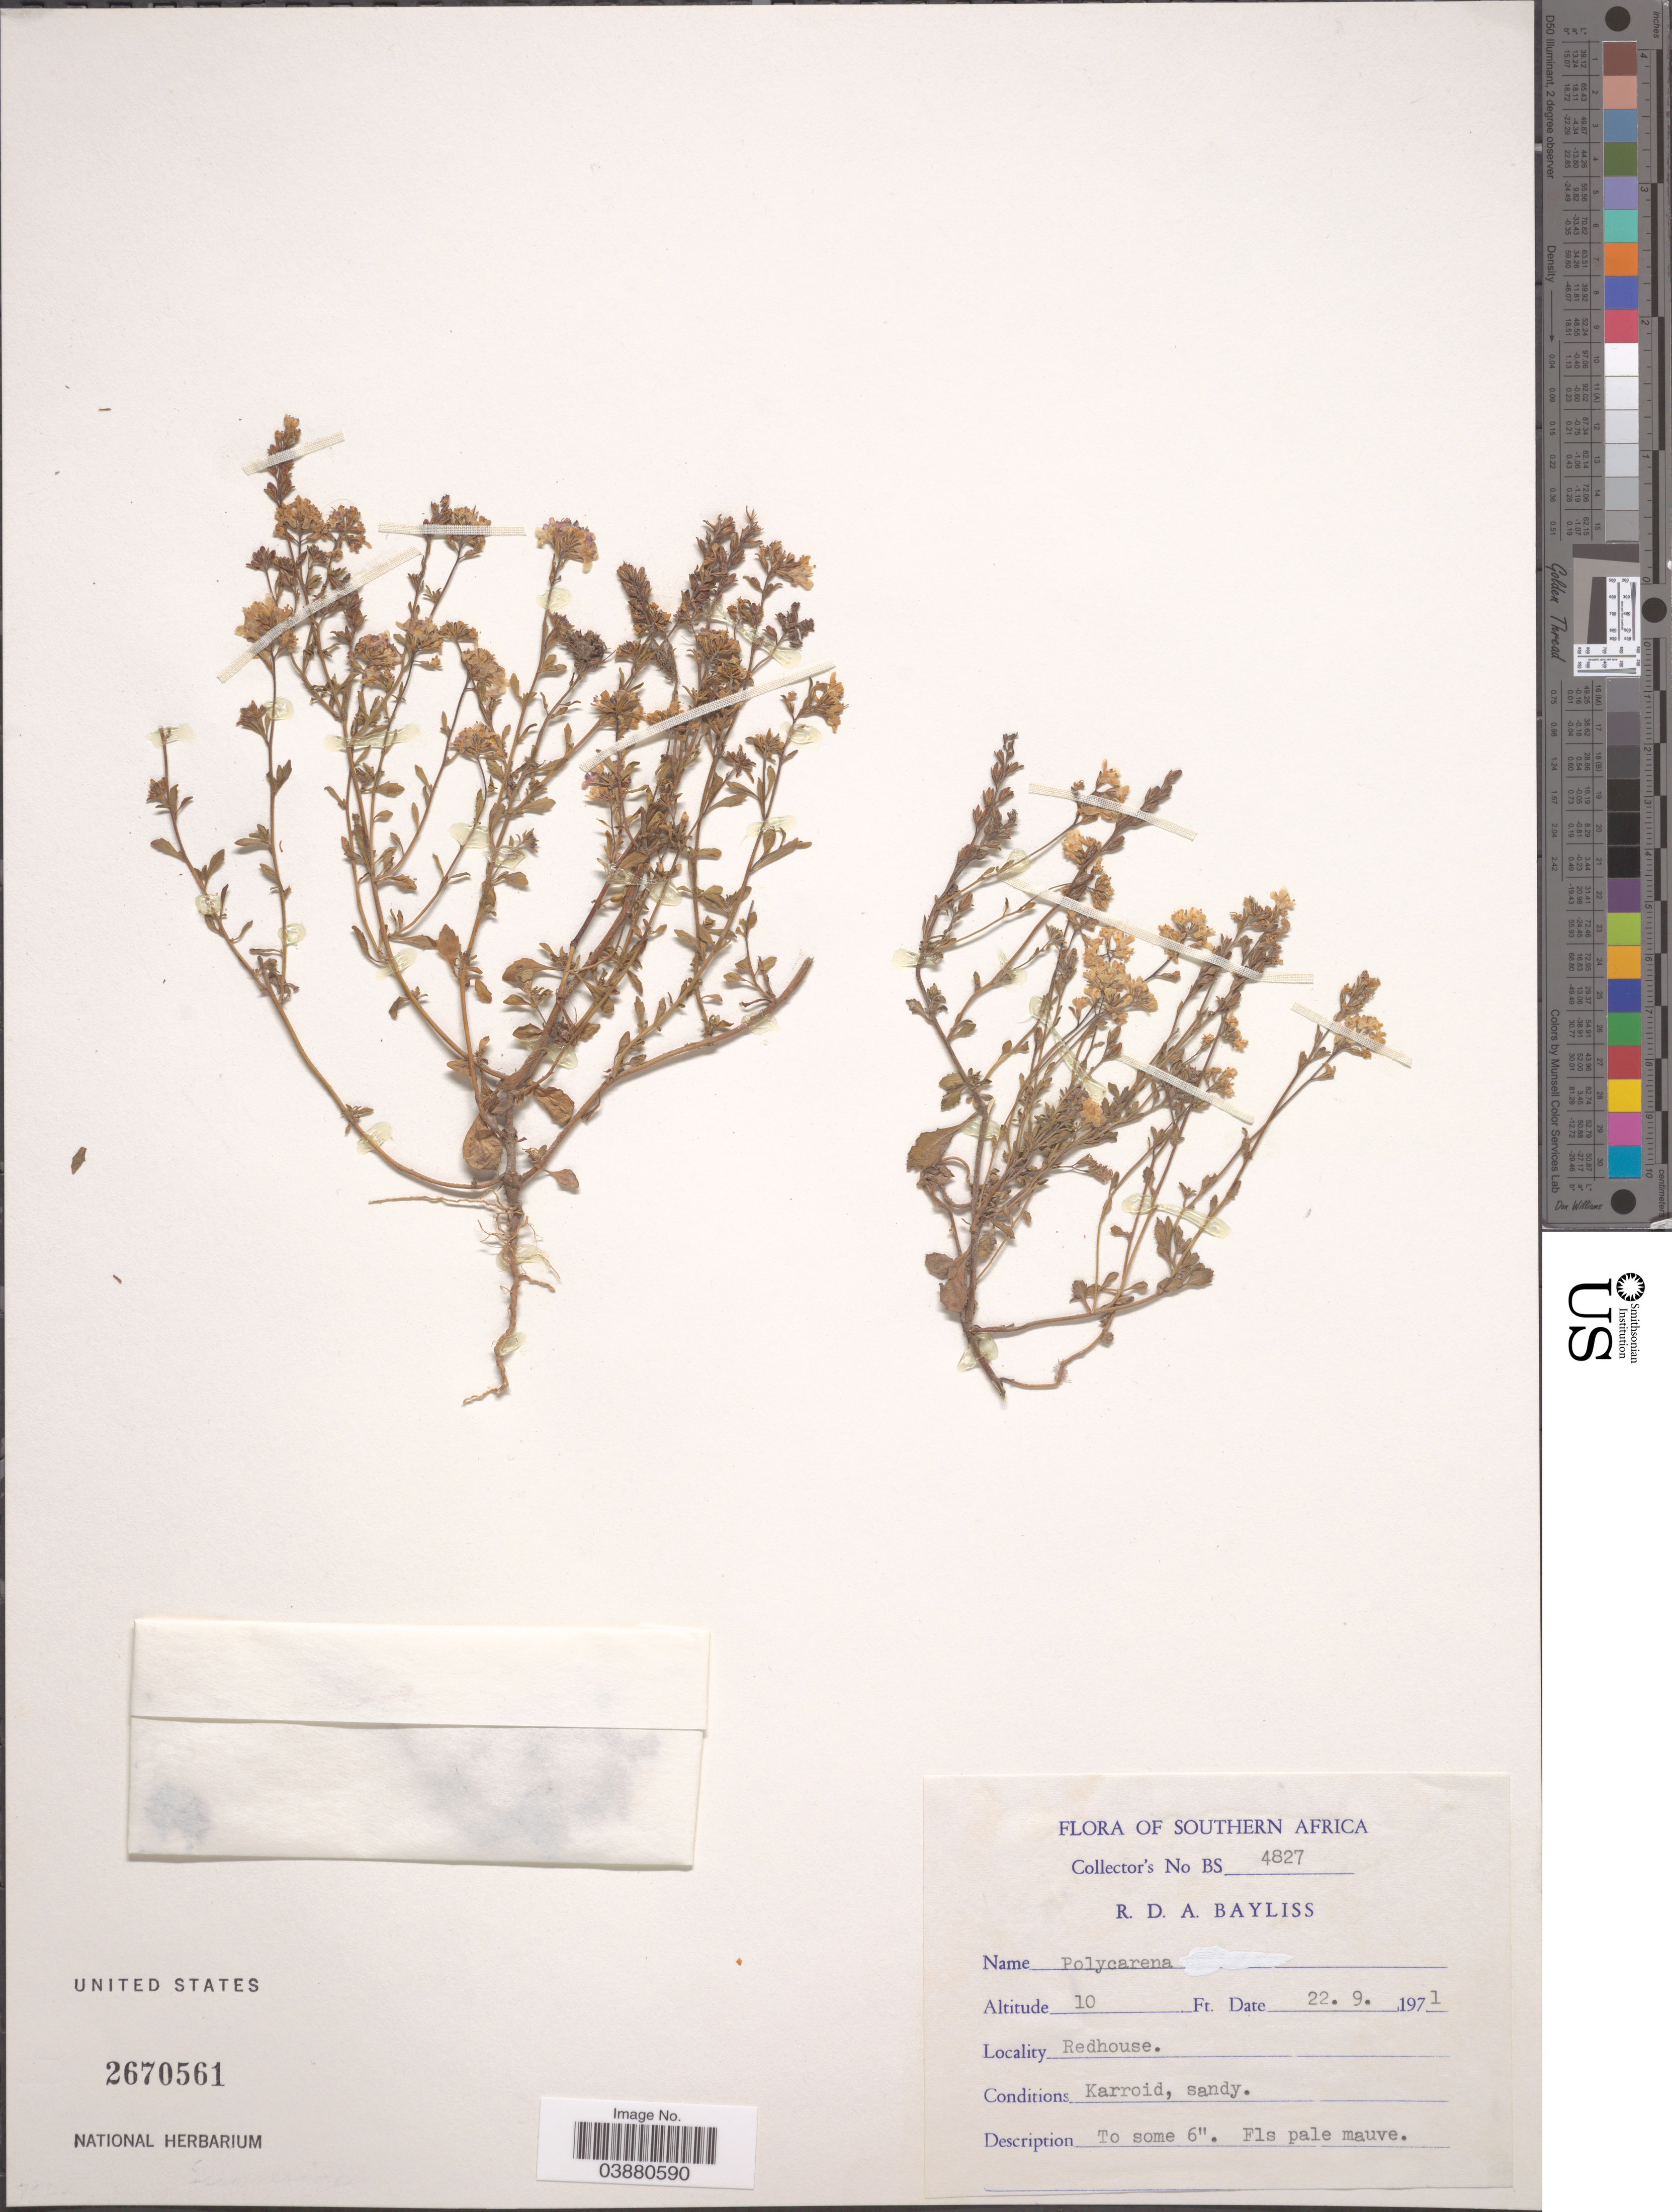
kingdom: Plantae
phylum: Tracheophyta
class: Magnoliopsida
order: Lamiales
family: Scrophulariaceae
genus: Polycarena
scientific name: Polycarena sp.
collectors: R. Bayliss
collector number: BS4827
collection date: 1971-09-22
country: South Africa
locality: Southern Africa. Redhouse.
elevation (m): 3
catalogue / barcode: US 2670561